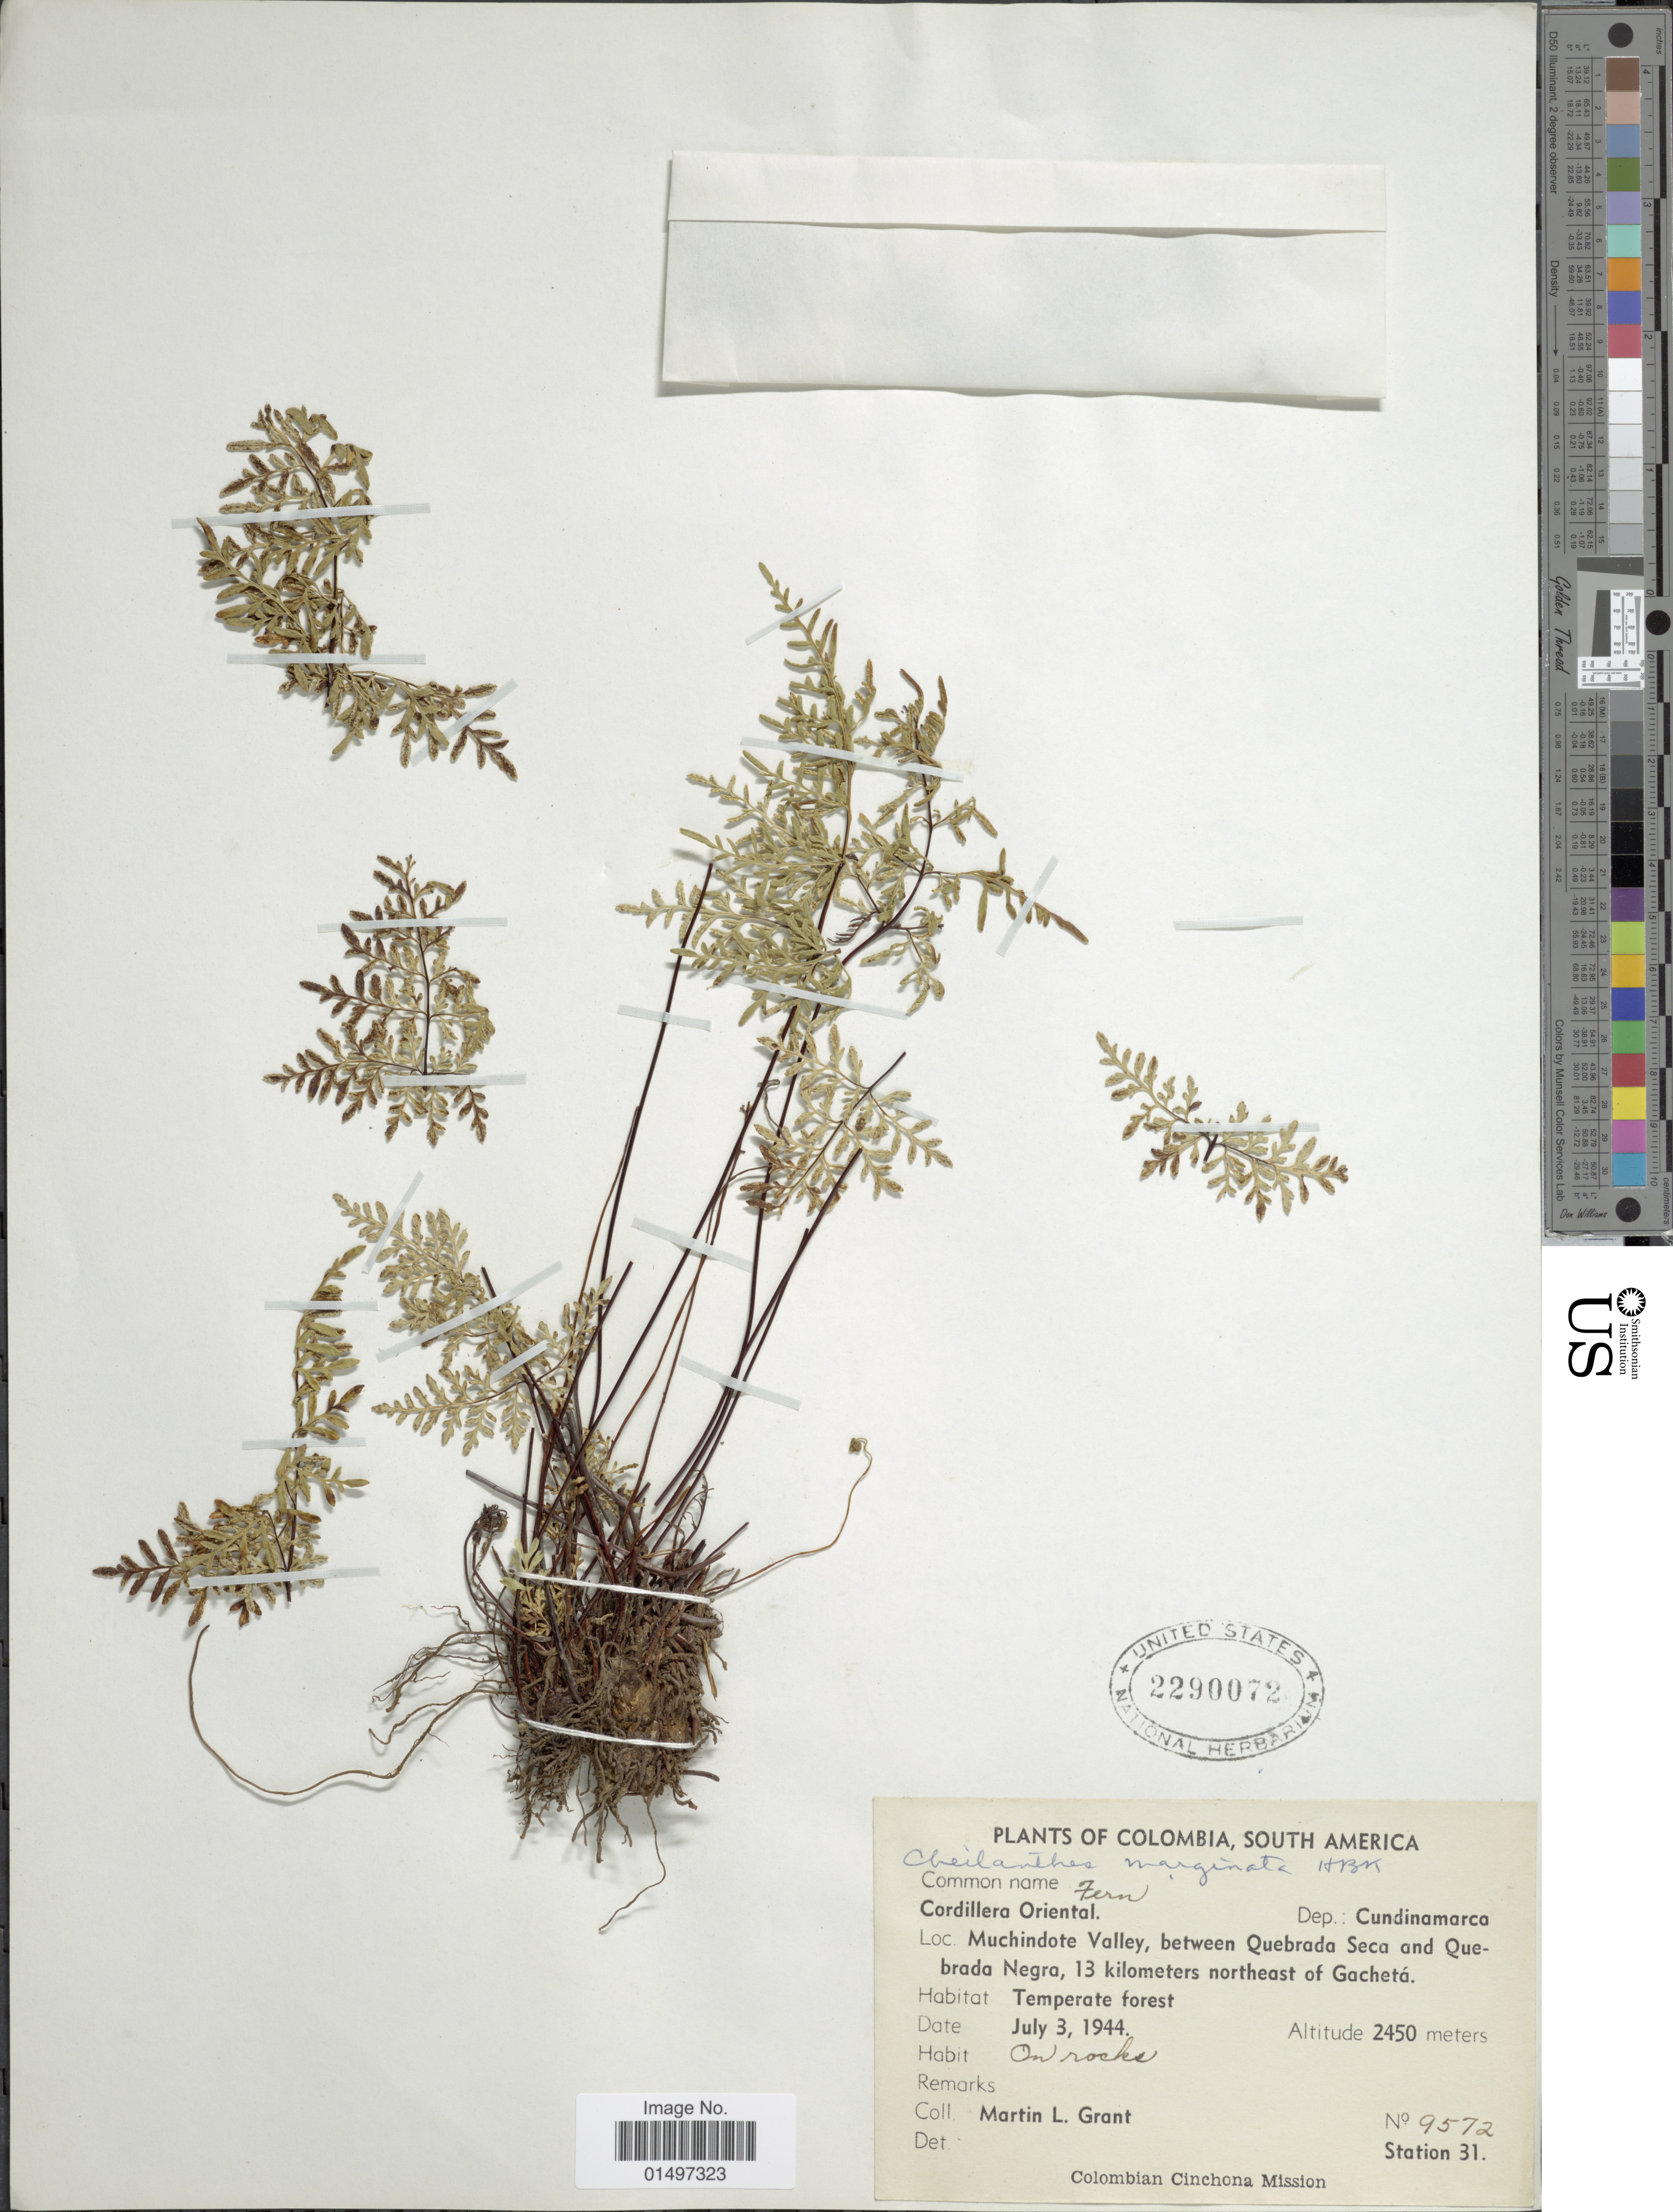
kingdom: Plantae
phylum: Tracheophyta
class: Polypodiopsida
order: Polypodiales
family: Pteridaceae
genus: Gaga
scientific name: Gaga marginata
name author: (Kunth) Fay W. Li & Windham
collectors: M. L. Grant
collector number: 9572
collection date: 1944-07-03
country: Colombia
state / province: Cundinamarca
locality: Cordillera Oriental. Dep.: Cundinamarca. Muchindote Valley, between Quebrada Seca and Quebrada Negra, 13 kilometers northeast of Gacheta.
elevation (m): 2450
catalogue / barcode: US 2290072